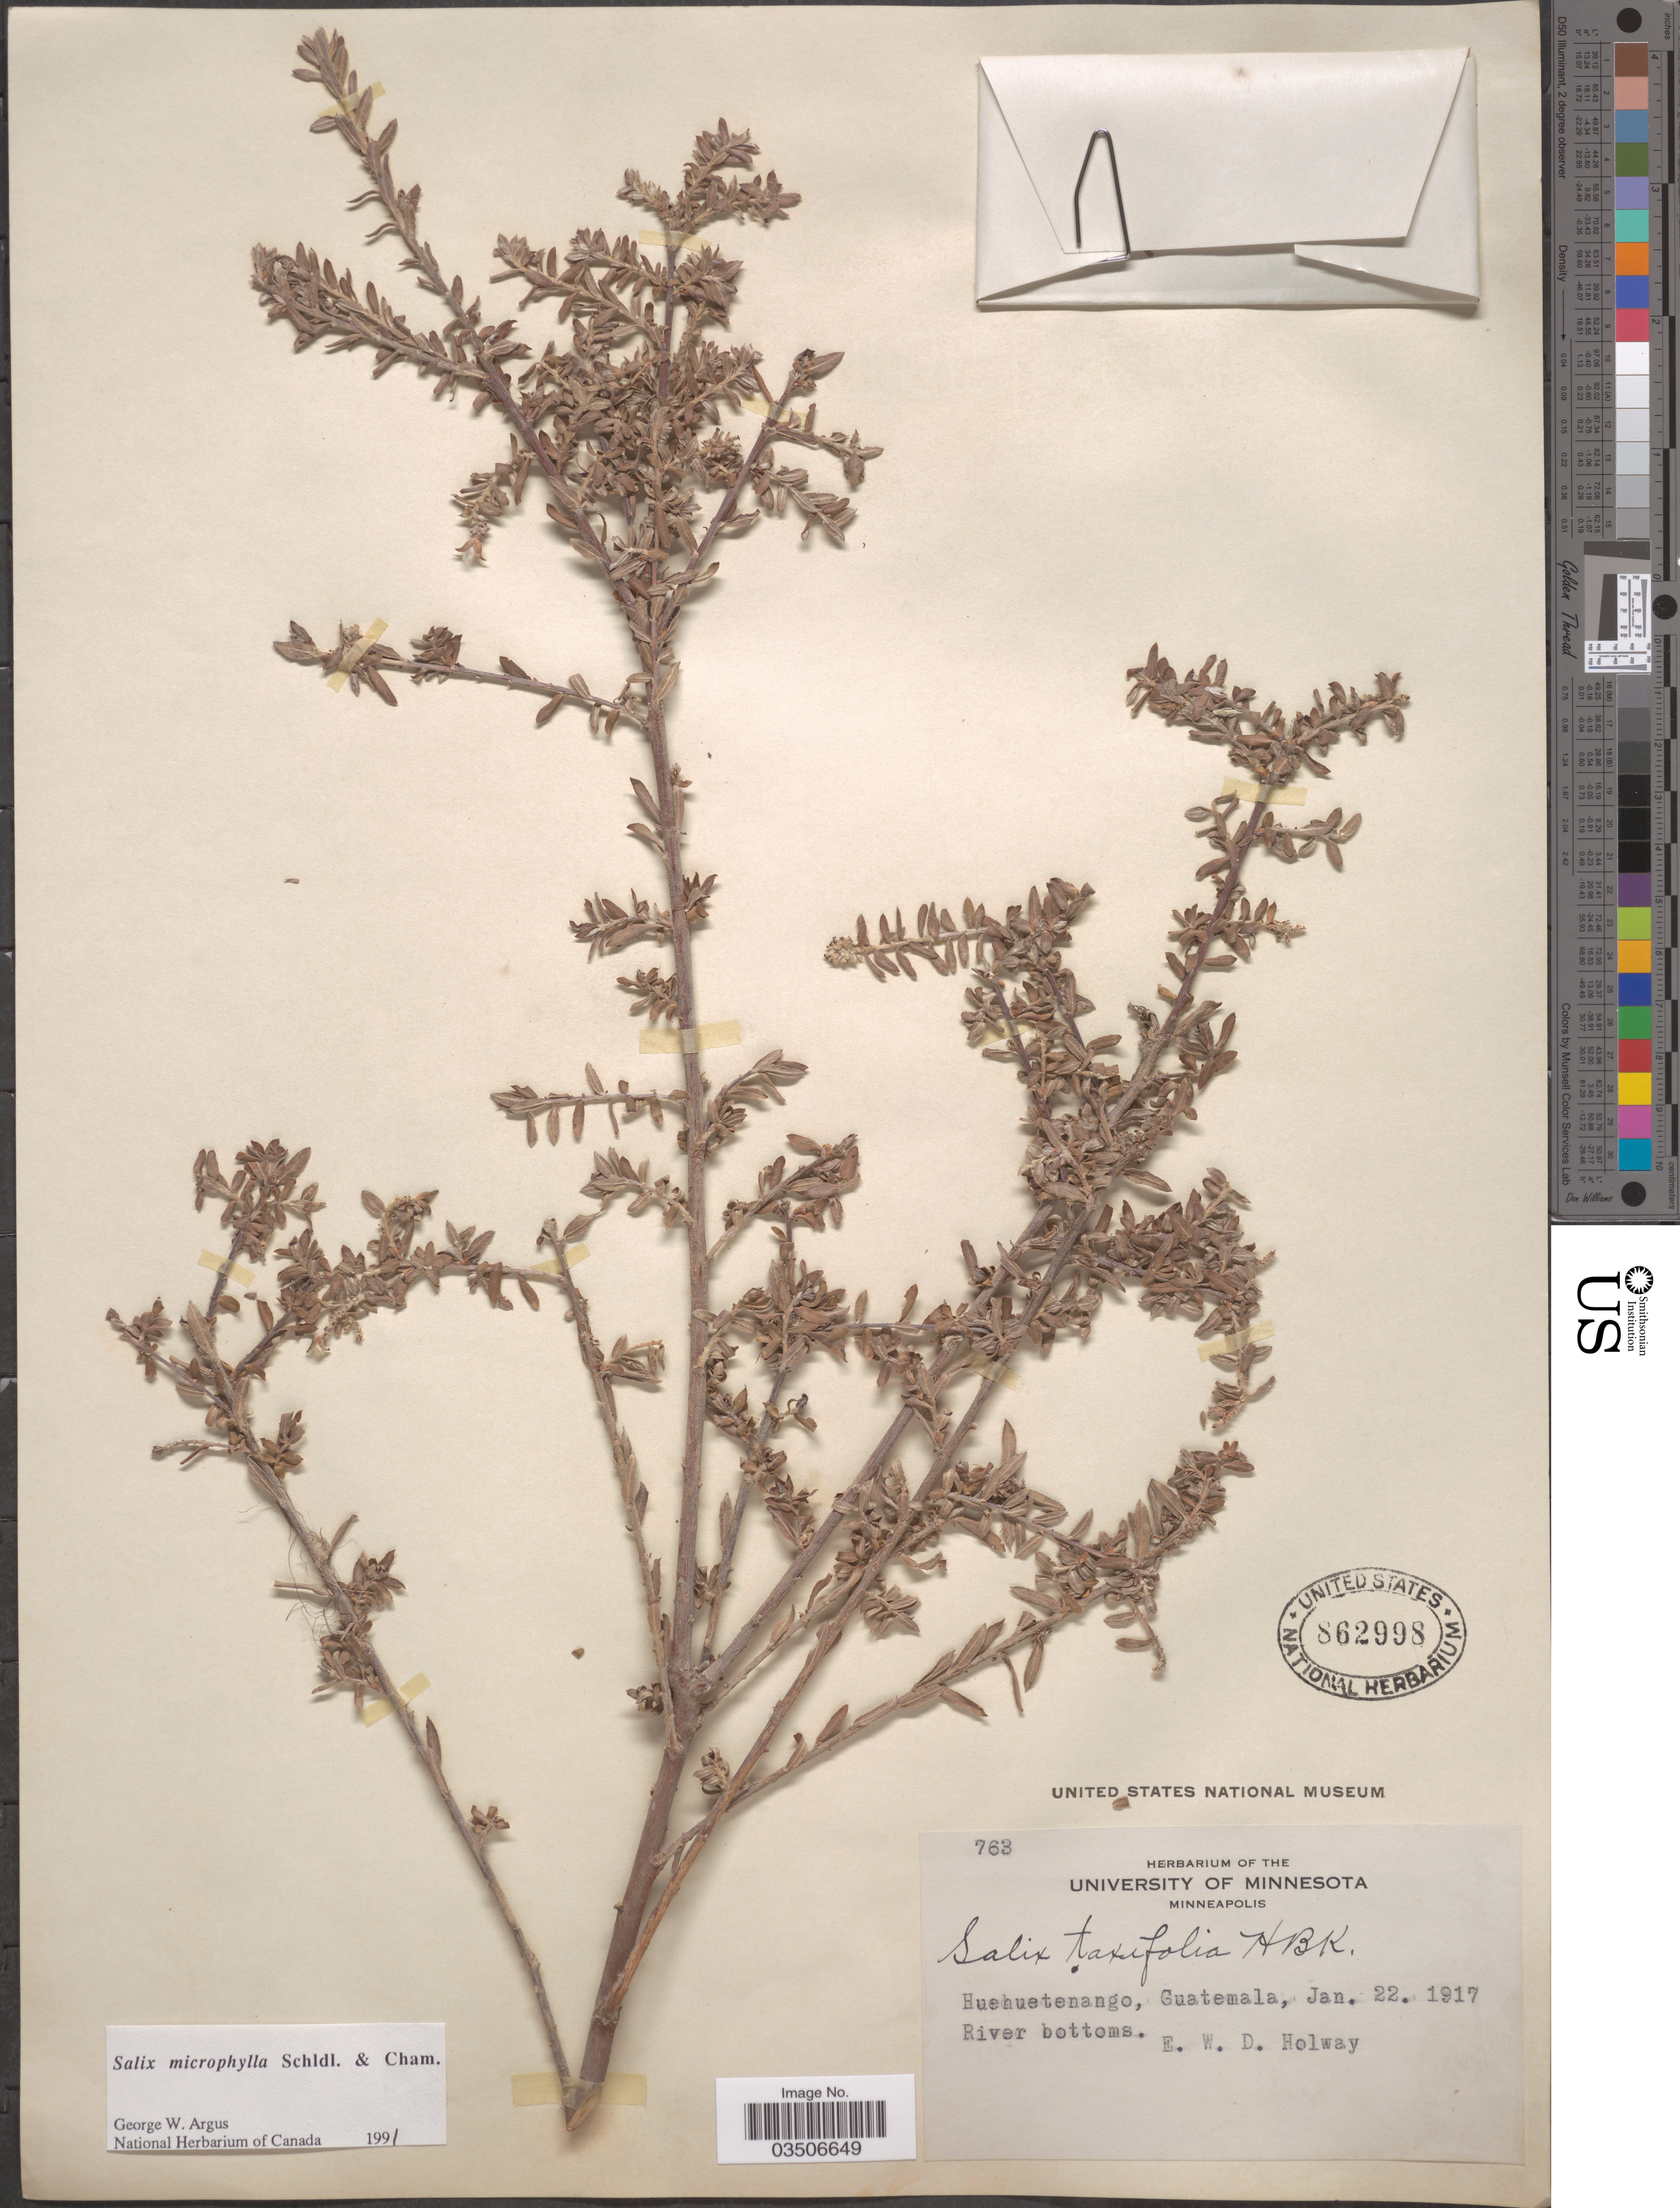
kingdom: Plantae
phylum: Tracheophyta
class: Magnoliopsida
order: Malpighiales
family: Salicaceae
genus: Salix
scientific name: Salix microphylla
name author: Schltdl. & Cham.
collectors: E. W. D. Holway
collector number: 763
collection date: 1917-01-22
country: Guatemala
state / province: Huehuetenango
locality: River bottoms.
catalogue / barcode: US 862998